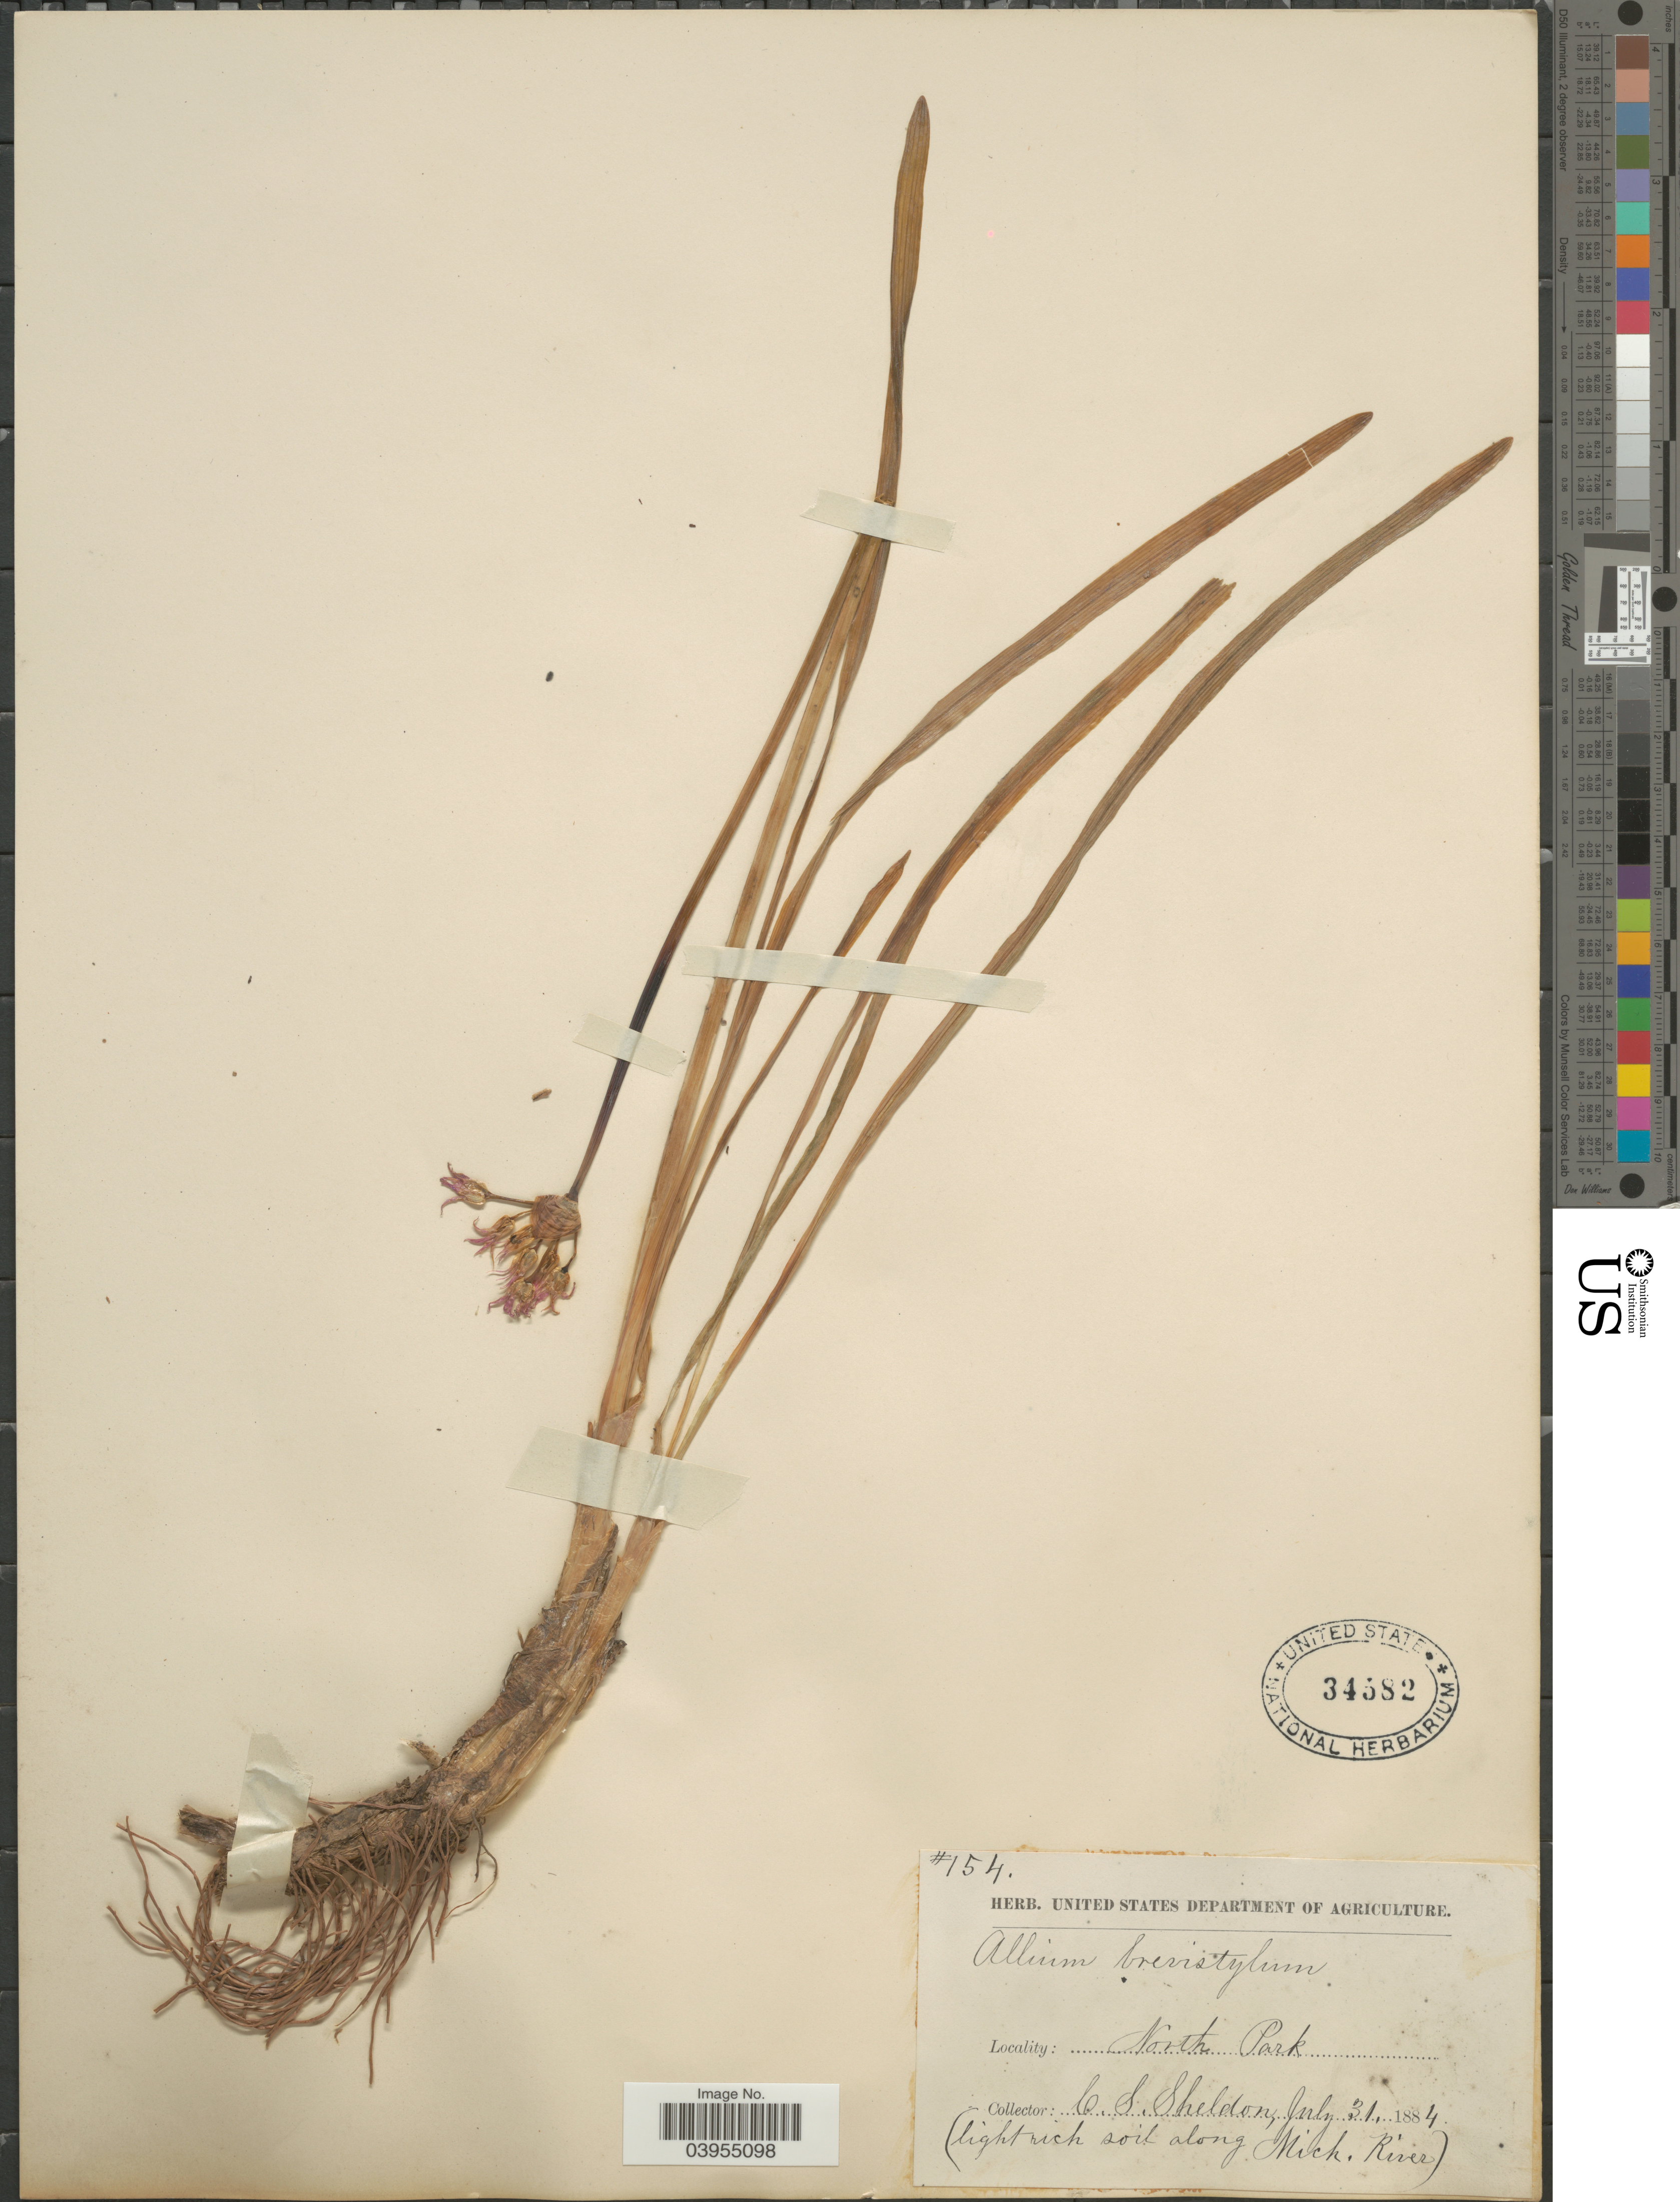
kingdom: Plantae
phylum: Tracheophyta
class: Liliopsida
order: Asparagales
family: Amaryllidaceae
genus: Allium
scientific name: Allium brevistylum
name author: S. Watson in C. King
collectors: C. S. Sheldon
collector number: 154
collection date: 1884-07-31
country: United States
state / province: Michigan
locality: North Park. Along Mich. River.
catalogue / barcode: US 34582